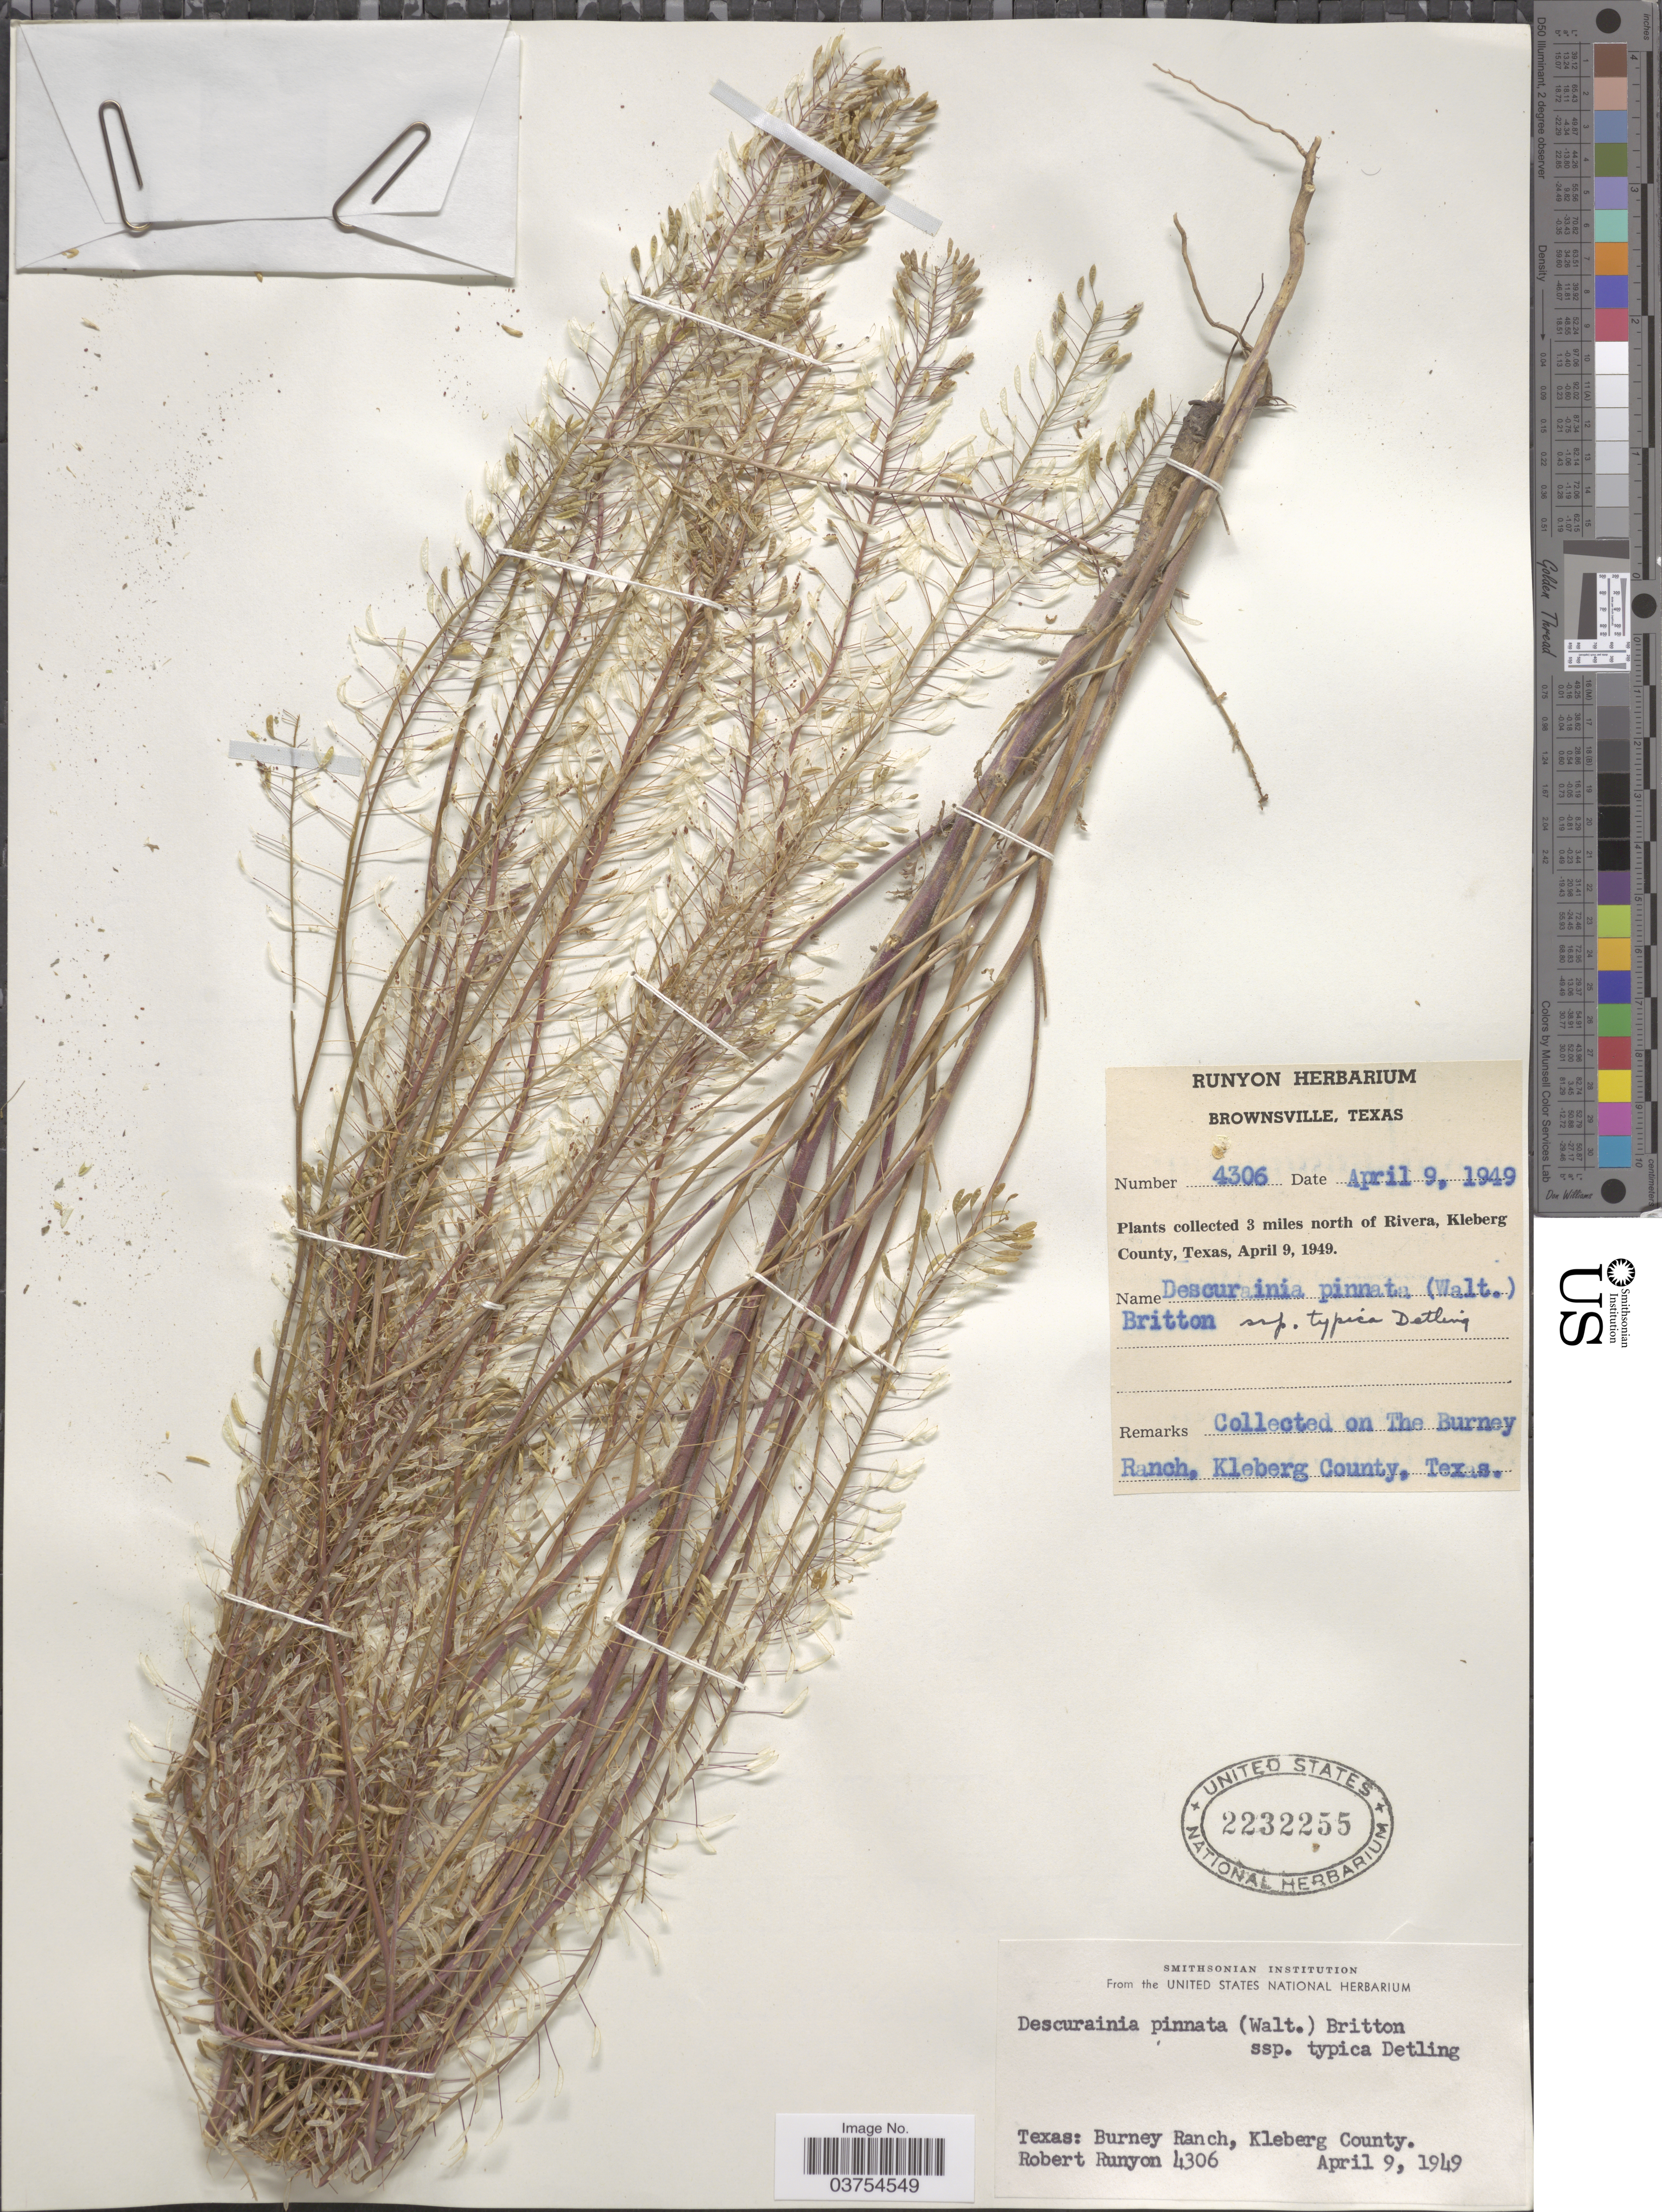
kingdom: Plantae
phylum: Tracheophyta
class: Magnoliopsida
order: Brassicales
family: Brassicaceae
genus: Descurainia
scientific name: Descurainia pinnata subsp. typica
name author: (C.A. Mey.) Detling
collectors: R. Runyon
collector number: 4306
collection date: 1949-04-09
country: United States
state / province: Texas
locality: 3 miles north of Rivera, Kleberg County. Burney Ranch, Kleberg County.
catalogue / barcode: US 2232255